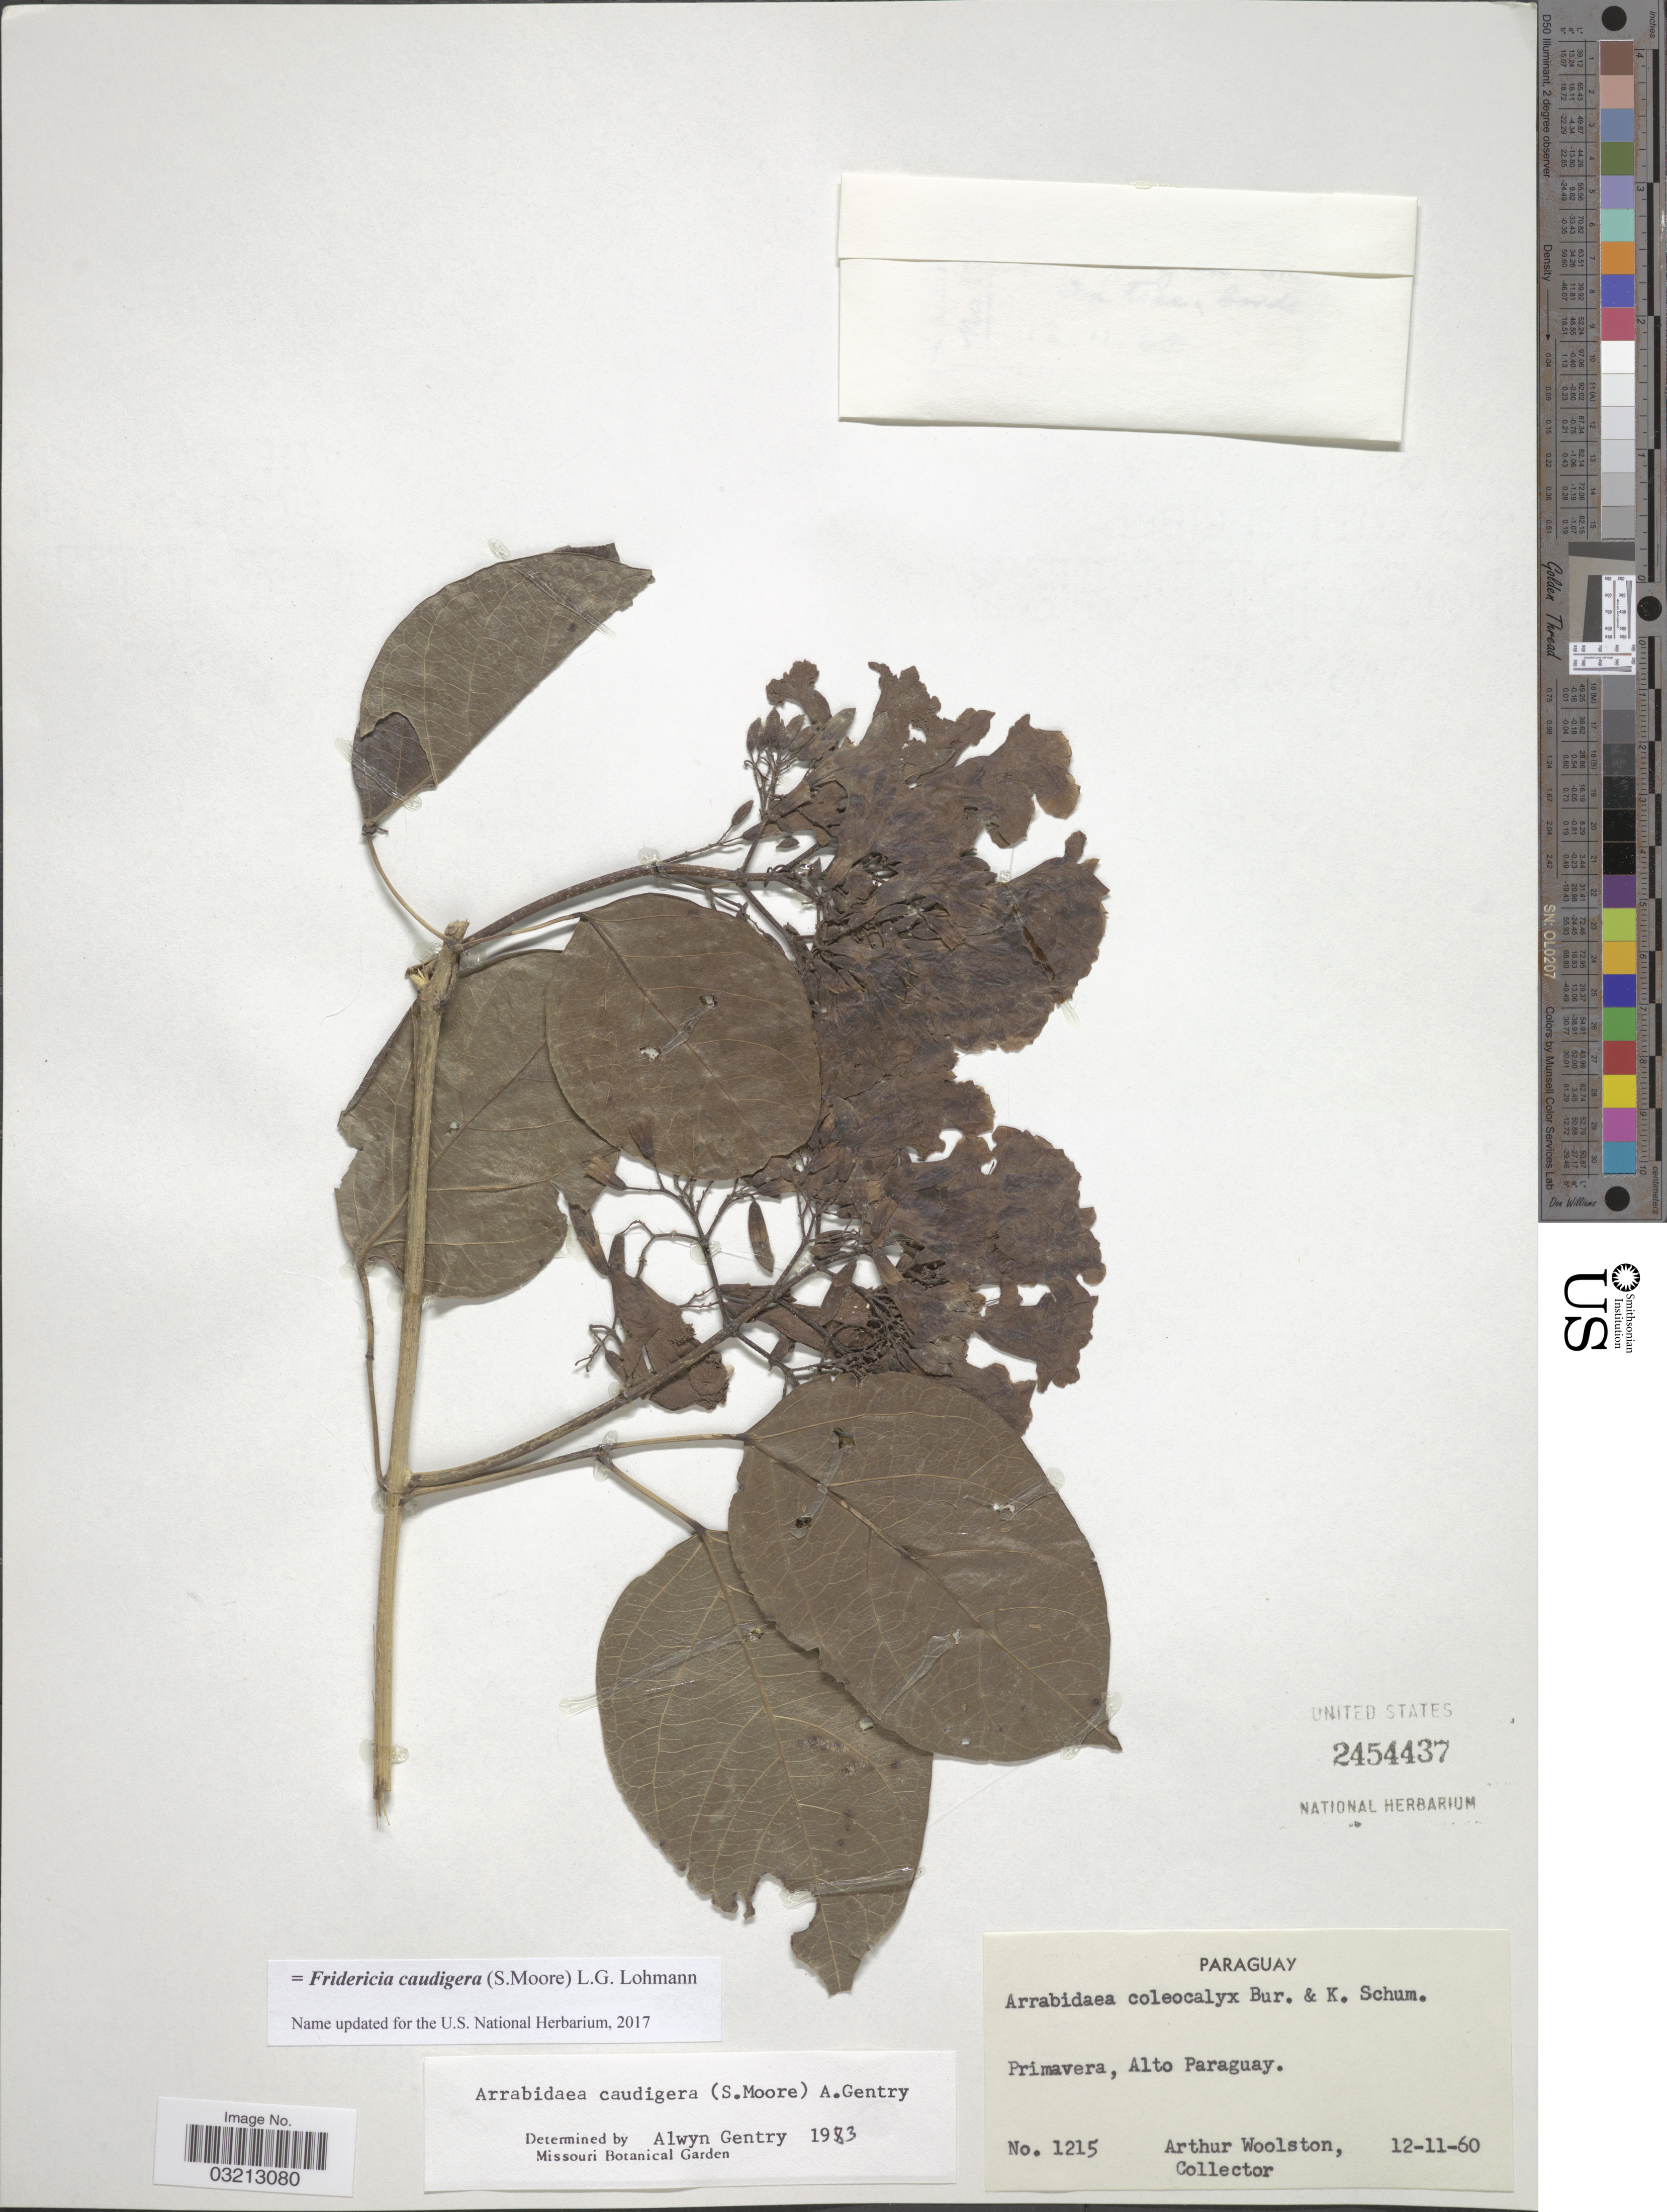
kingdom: Plantae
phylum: Tracheophyta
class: Magnoliopsida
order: Lamiales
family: Bignoniaceae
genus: Fridericia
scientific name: Fridericia caudigera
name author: (S. Moore) L.G. Lohmann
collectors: A. L. Woolston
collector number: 1215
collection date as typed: Transcribed d/m/y: 12/11/60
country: Paraguay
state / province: Alto Paraguay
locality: Primavera.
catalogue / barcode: US 2454437